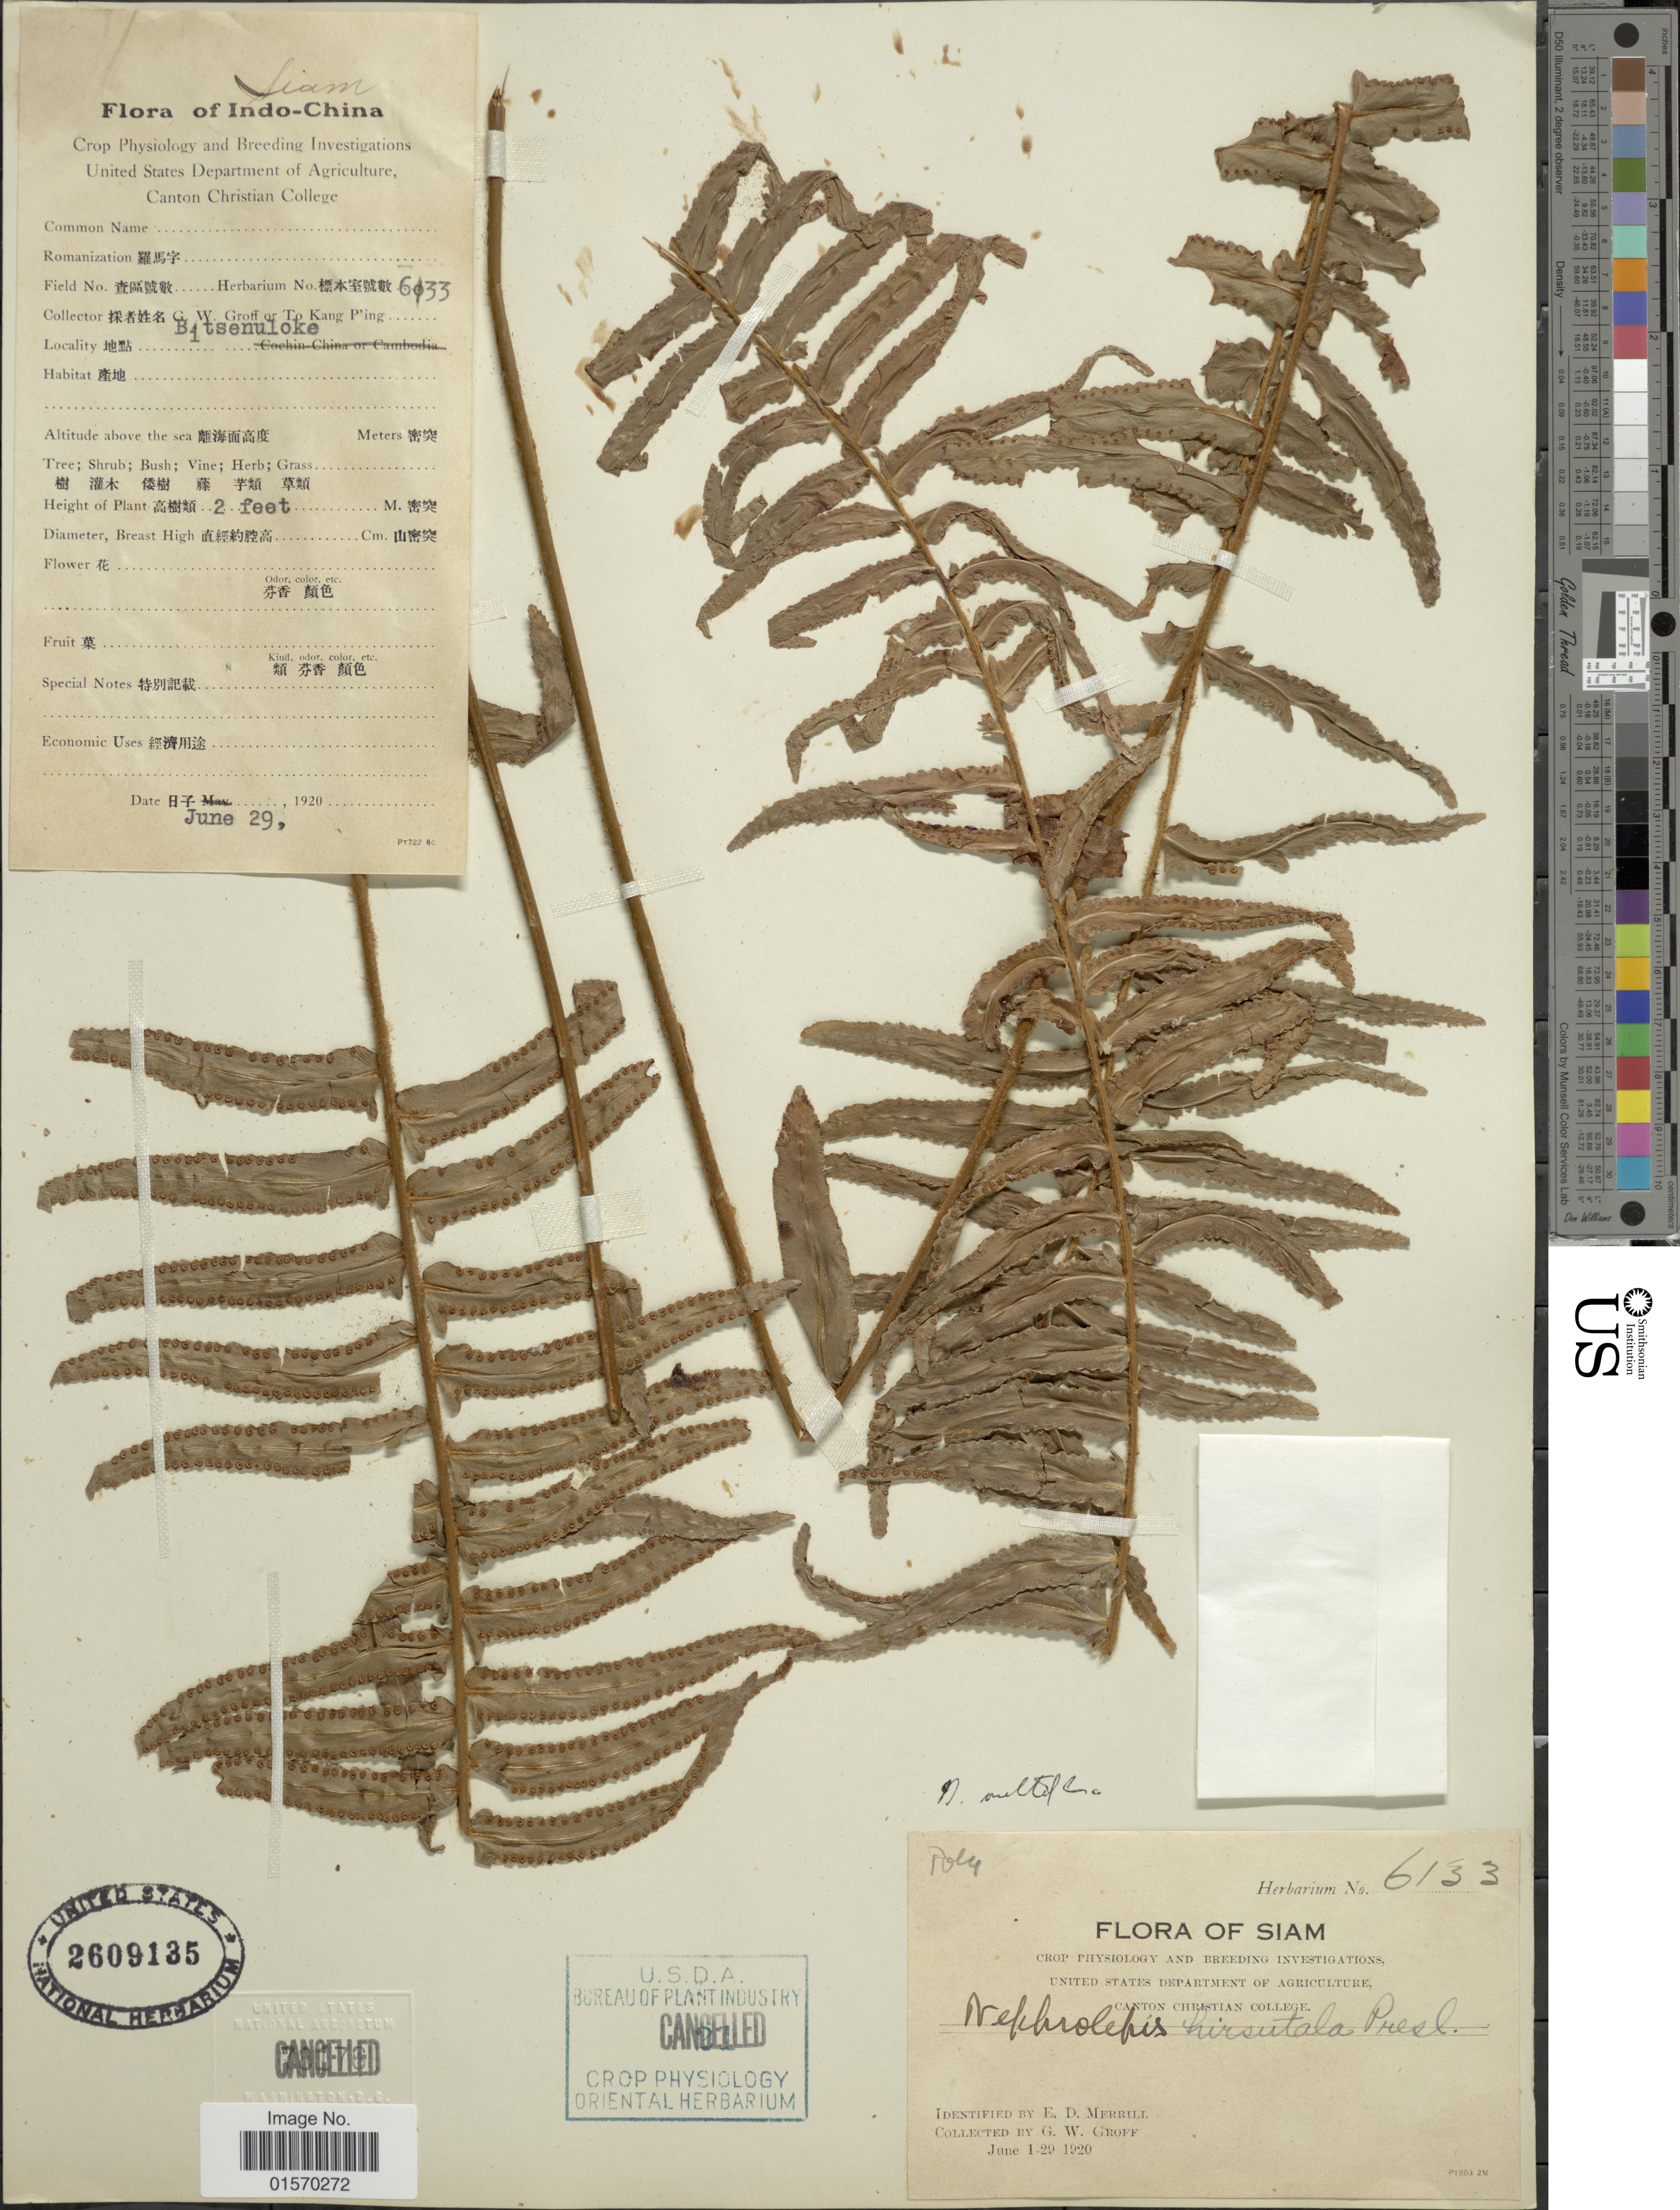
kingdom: Plantae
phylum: Tracheophyta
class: Polypodiopsida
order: Polypodiales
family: Nephrolepidaceae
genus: Nephrolepis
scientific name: Nephrolepis multiflora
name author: (Roxb.) F.M. Jarrett ex C.V. Morton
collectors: G. Groff & Kang Peng To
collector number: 6133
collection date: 1920-06-29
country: Thailand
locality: Siam. Bitsenuloke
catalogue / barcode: US 2609135